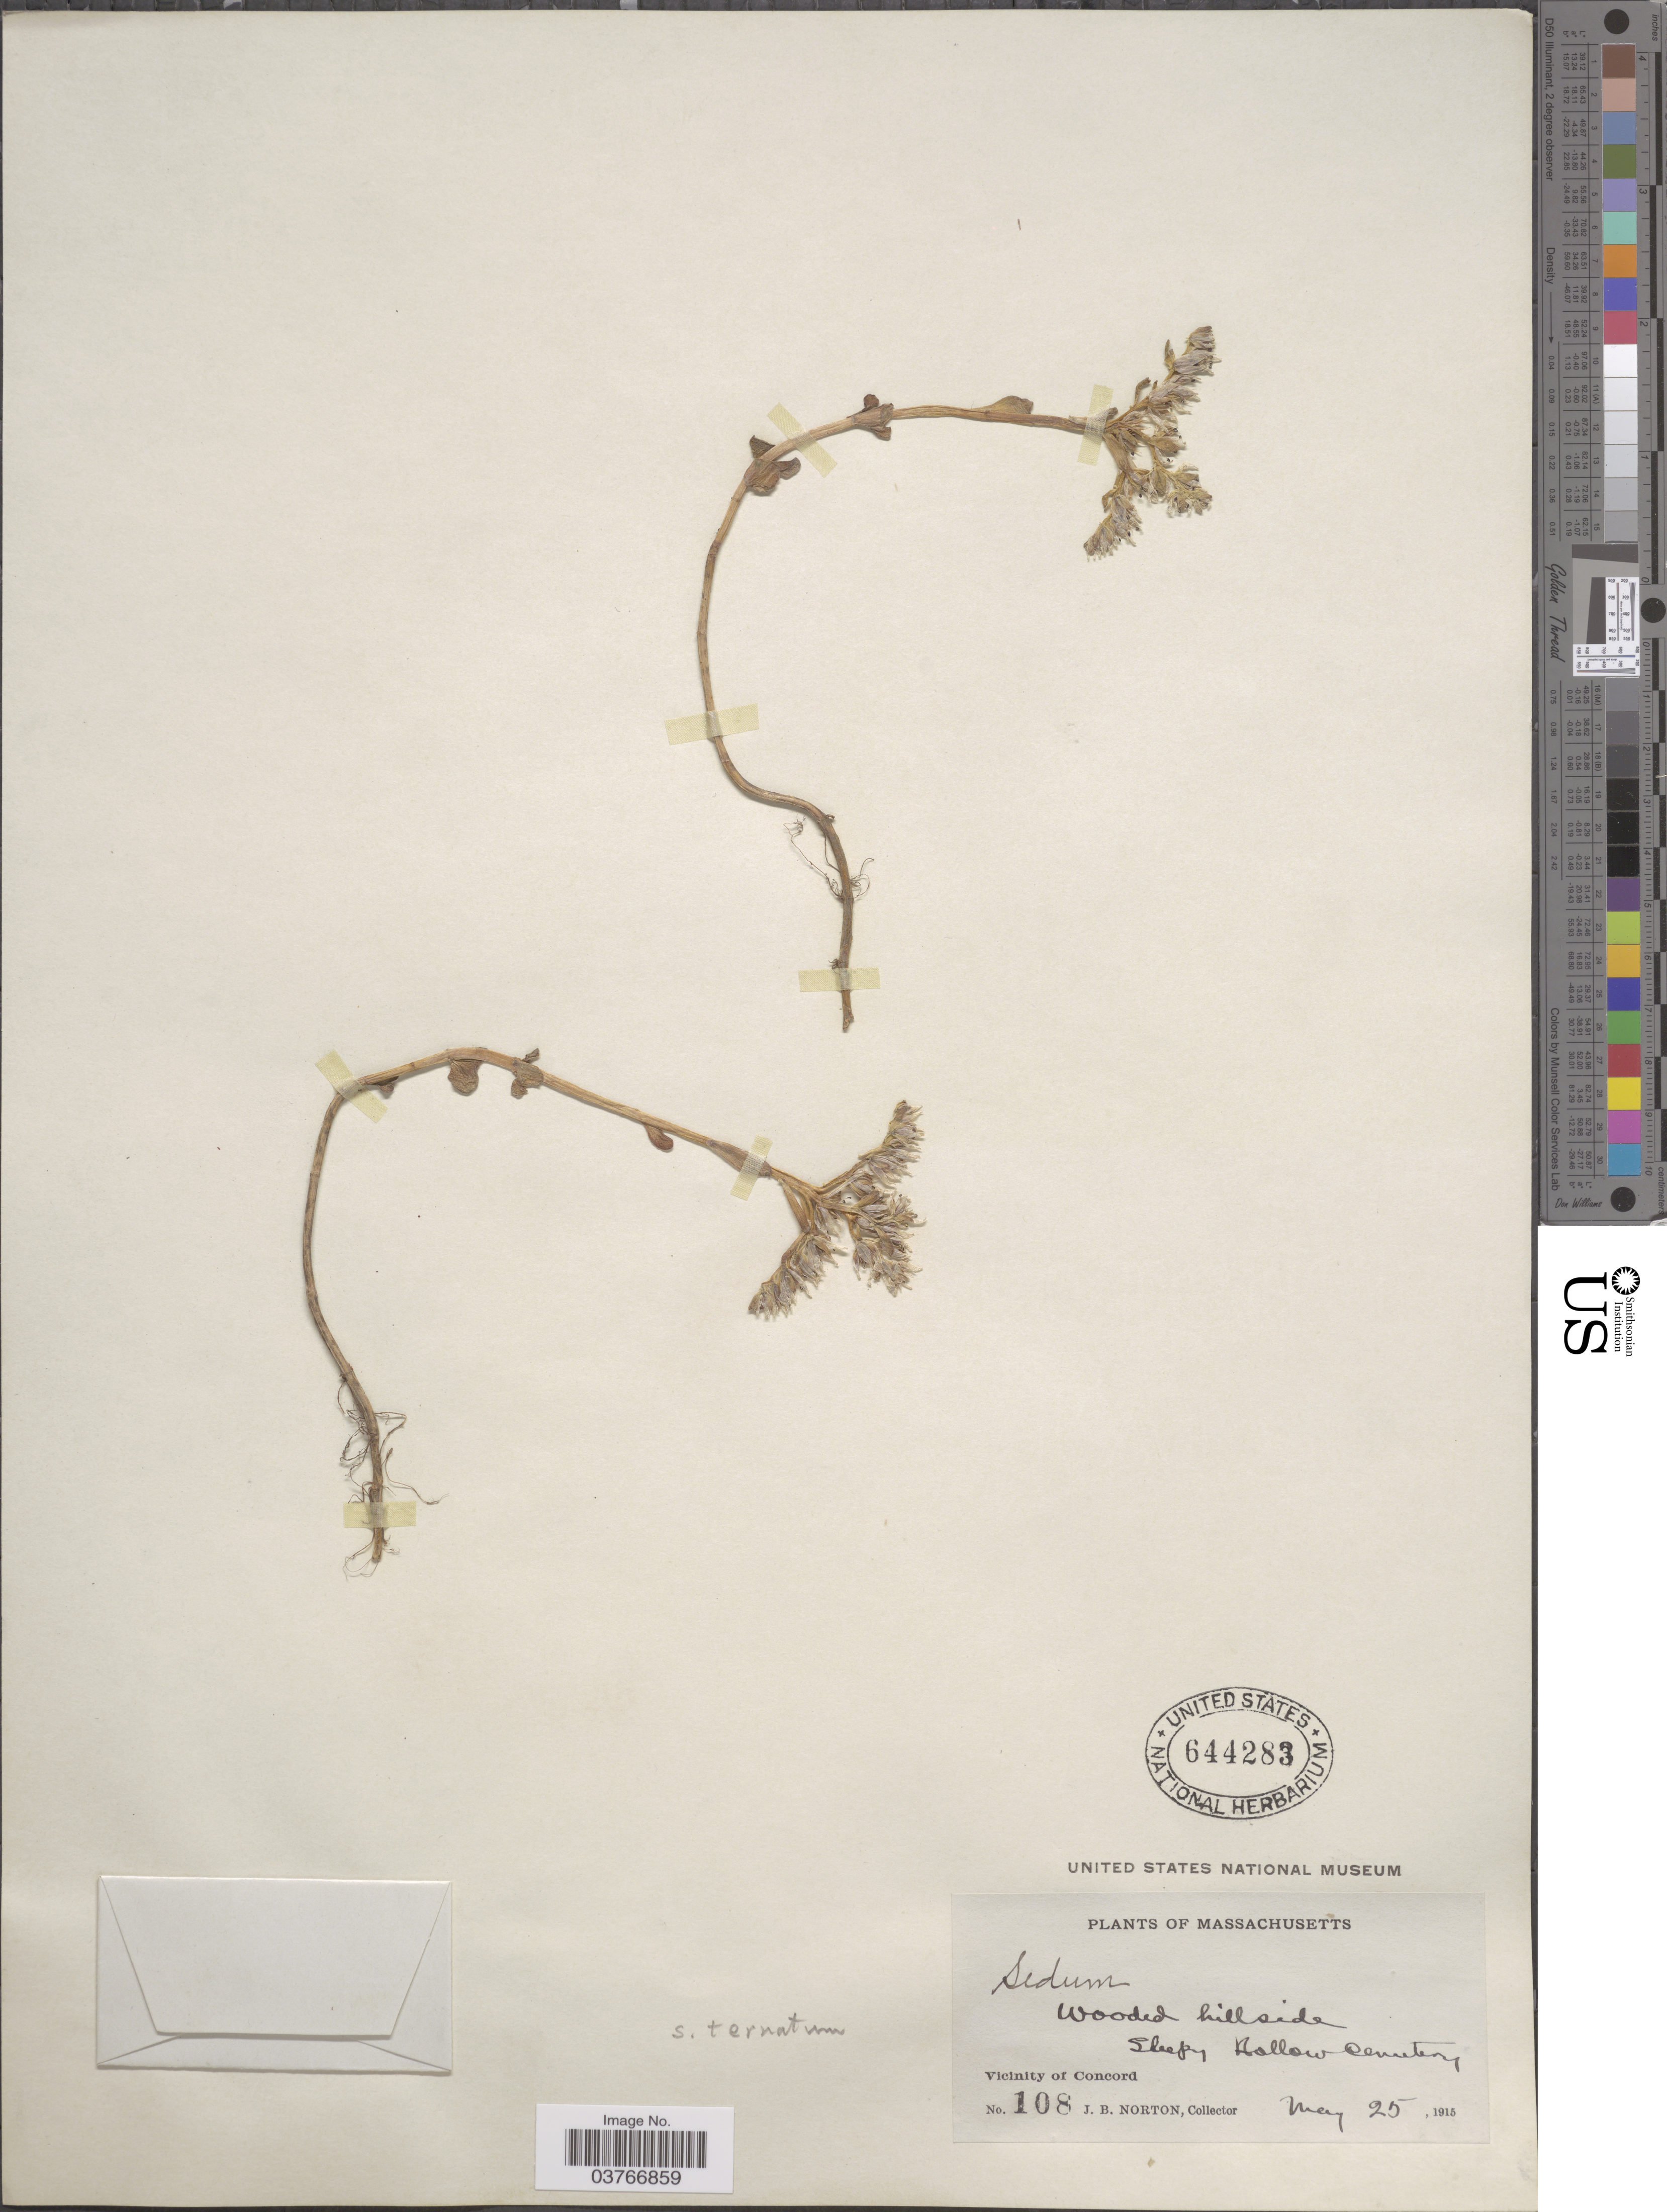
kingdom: Plantae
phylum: Tracheophyta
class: Magnoliopsida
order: Saxifragales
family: Crassulaceae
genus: Sedum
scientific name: Sedum ternatum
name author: Michx.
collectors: J. B. Norton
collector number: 108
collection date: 1915-05-25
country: United States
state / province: Massachusetts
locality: Sleepy Hollow Cemetery. Vicinity of Concord.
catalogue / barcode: US 644283